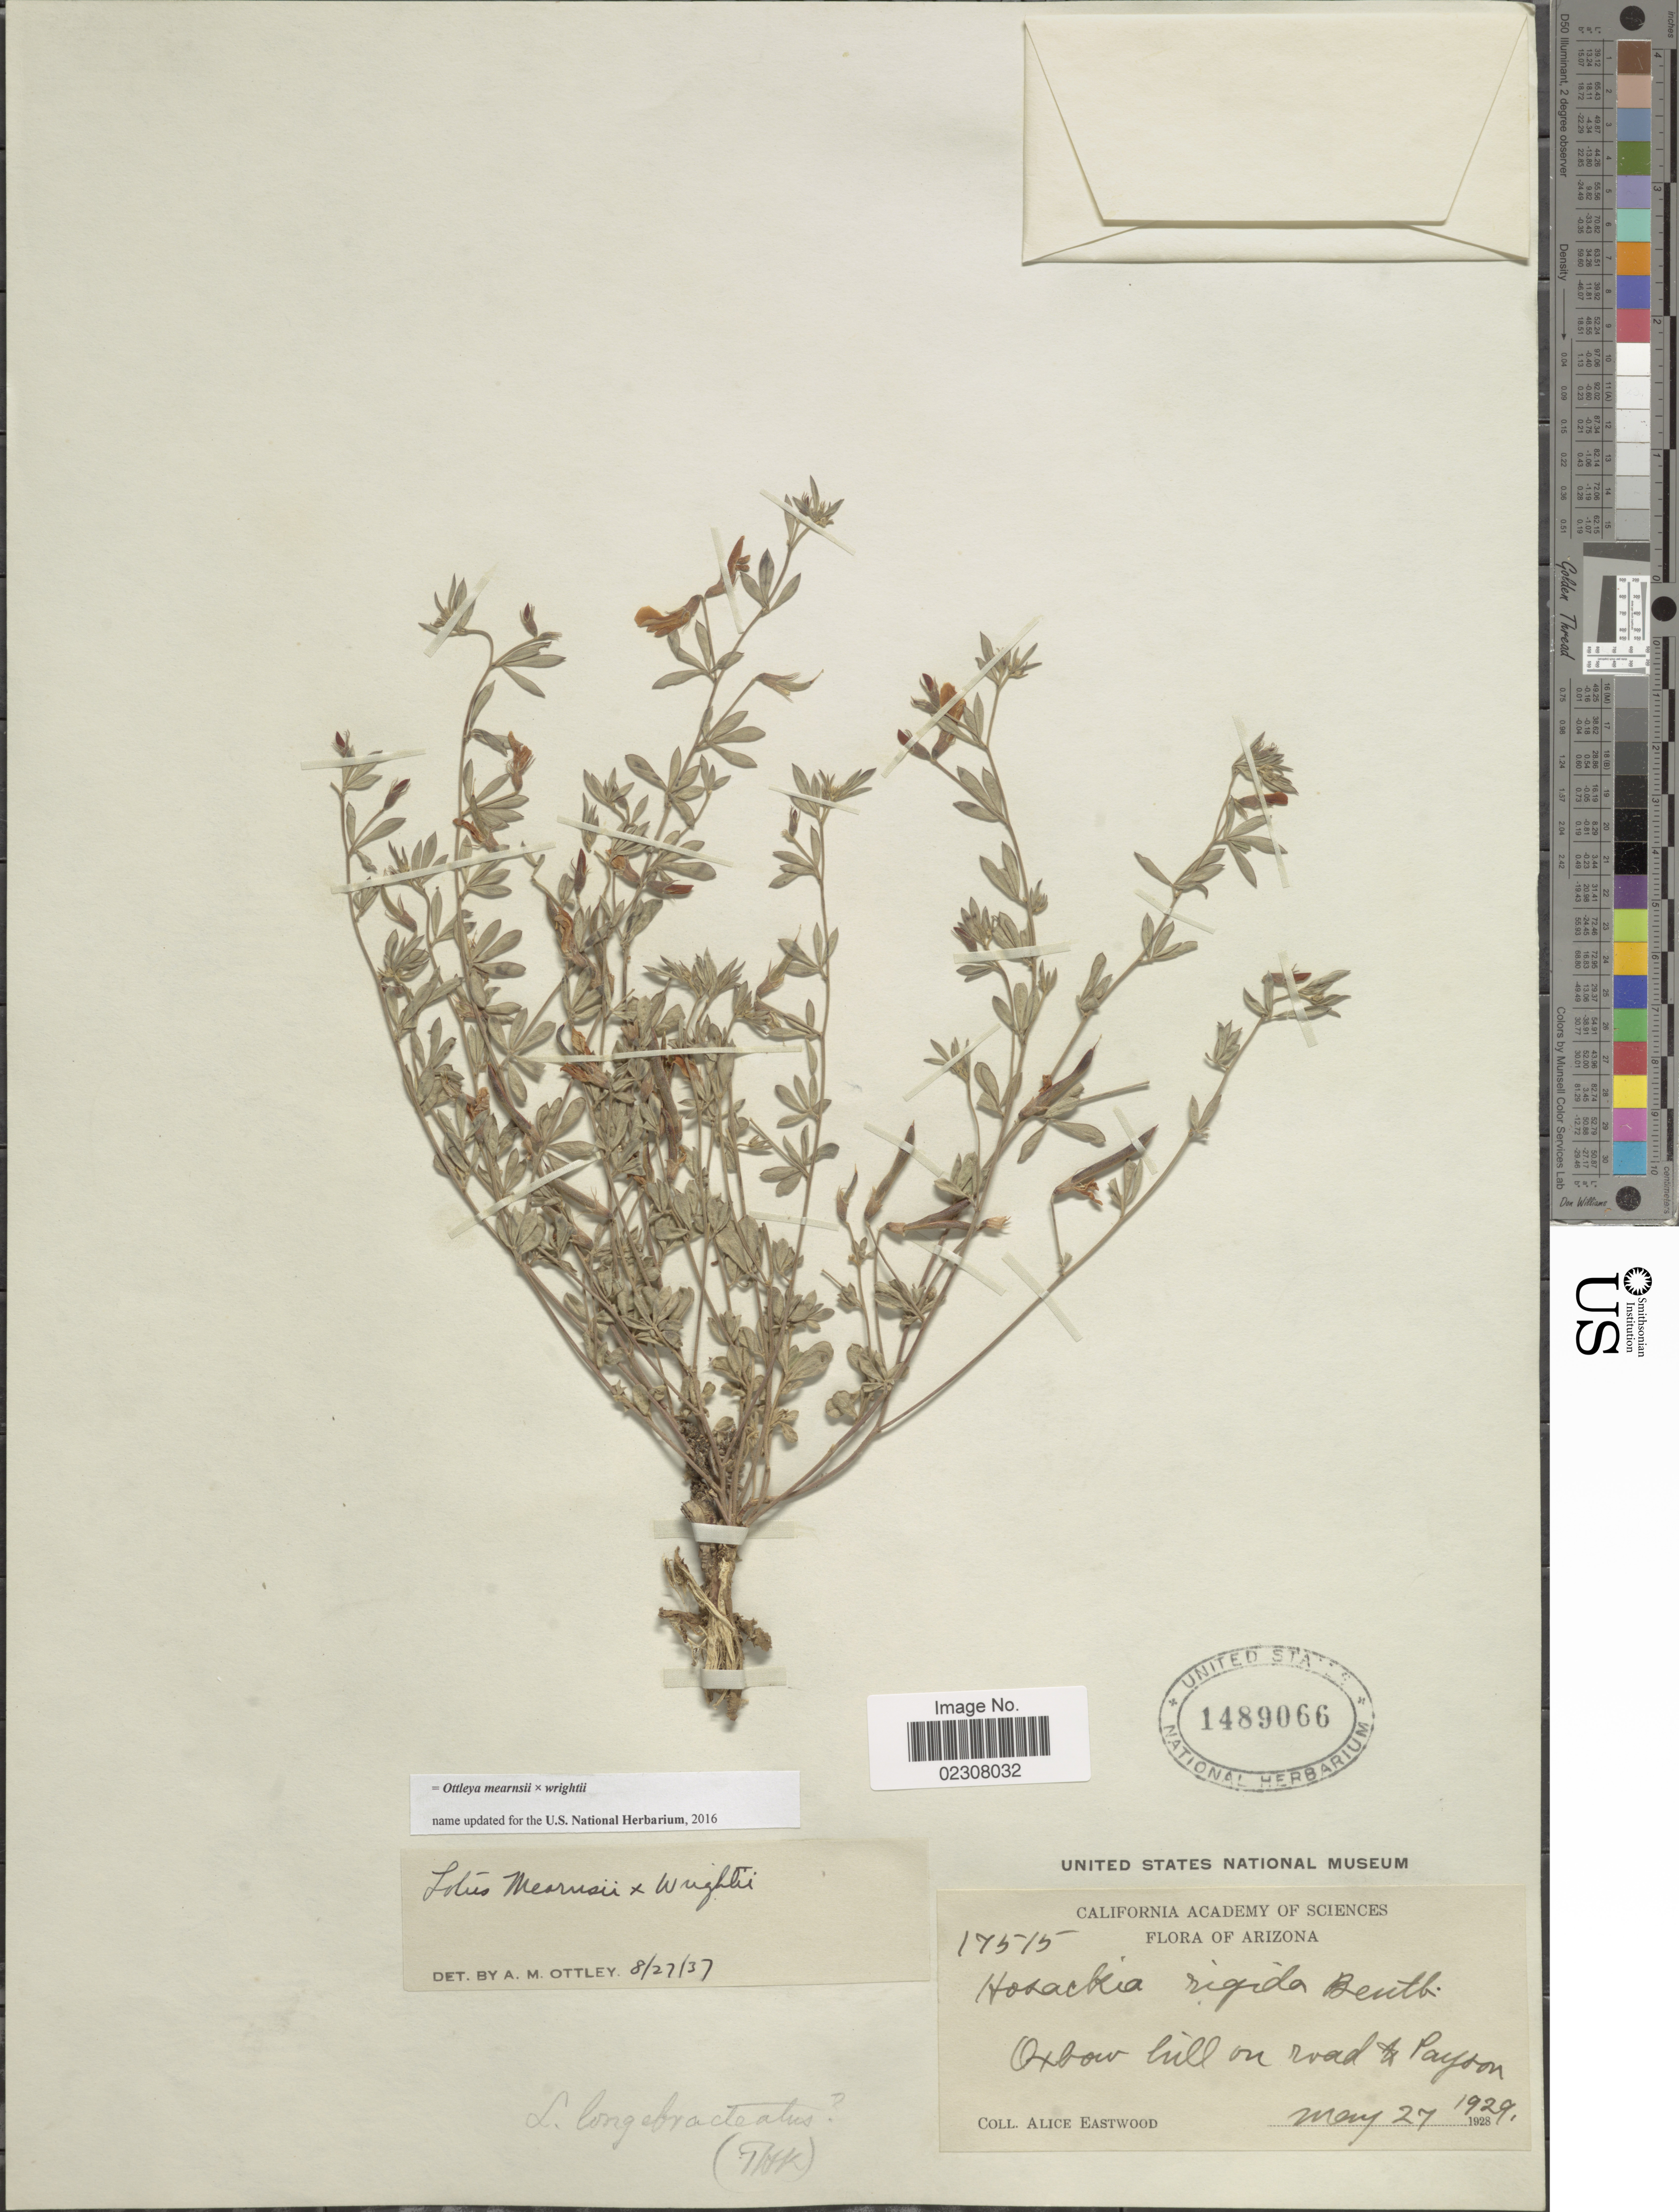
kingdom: Plantae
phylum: Tracheophyta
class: Magnoliopsida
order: Fabales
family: Fabaceae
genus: Ottleya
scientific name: Ottleya mearnsii x O. wrightii (A. Gray) D.D. Sokoloff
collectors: A. Eastwood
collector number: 17515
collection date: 1929-05-27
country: United States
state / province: Arizona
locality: Oxbow hill on road to Payton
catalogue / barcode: US 1489066